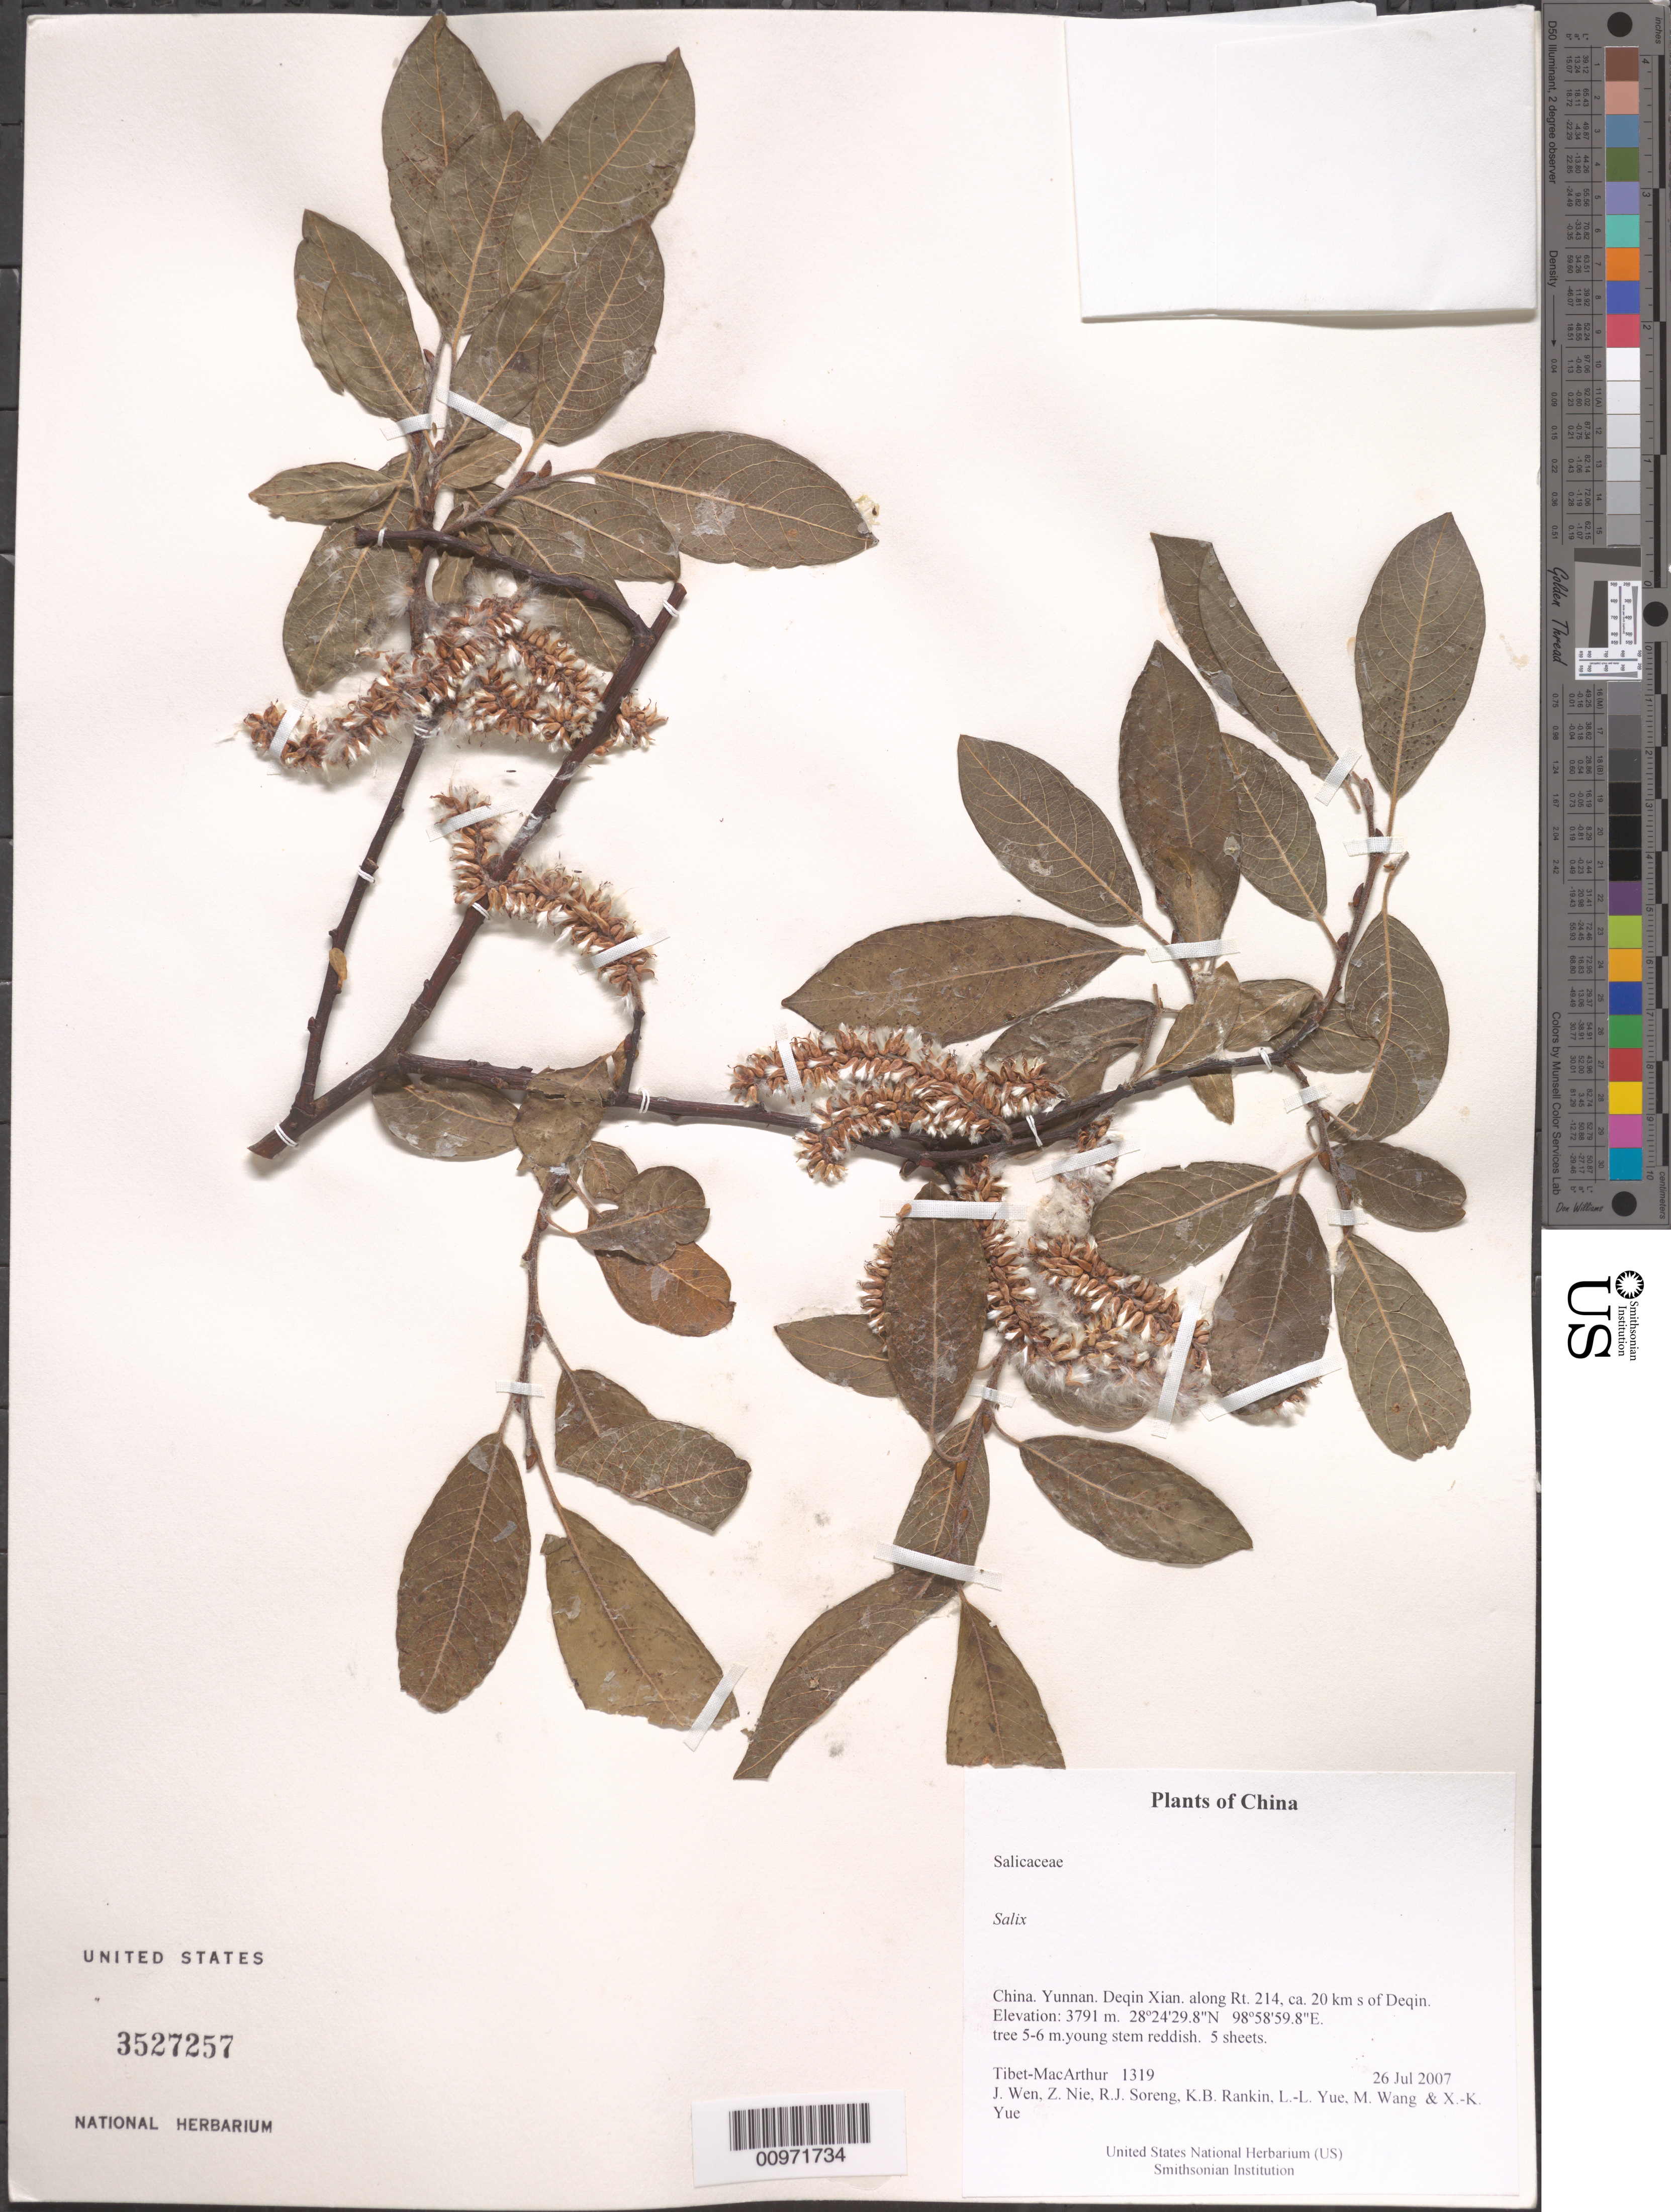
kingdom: Plantae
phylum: Tracheophyta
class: Magnoliopsida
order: Malpighiales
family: Salicaceae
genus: Salix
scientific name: Salix sp.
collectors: Tibet-MacArthur, J. Wen, Z. Nie, R. J. Soreng, K. Rankin, L. Yue, M. Wang & X. Yue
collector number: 1319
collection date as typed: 26 Jul 2007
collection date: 2007-07-26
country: China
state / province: Yunnan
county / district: Deqin Xian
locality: along Rt. 214, ca. 20 km s of Deqin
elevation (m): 3791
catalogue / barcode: US 3527257